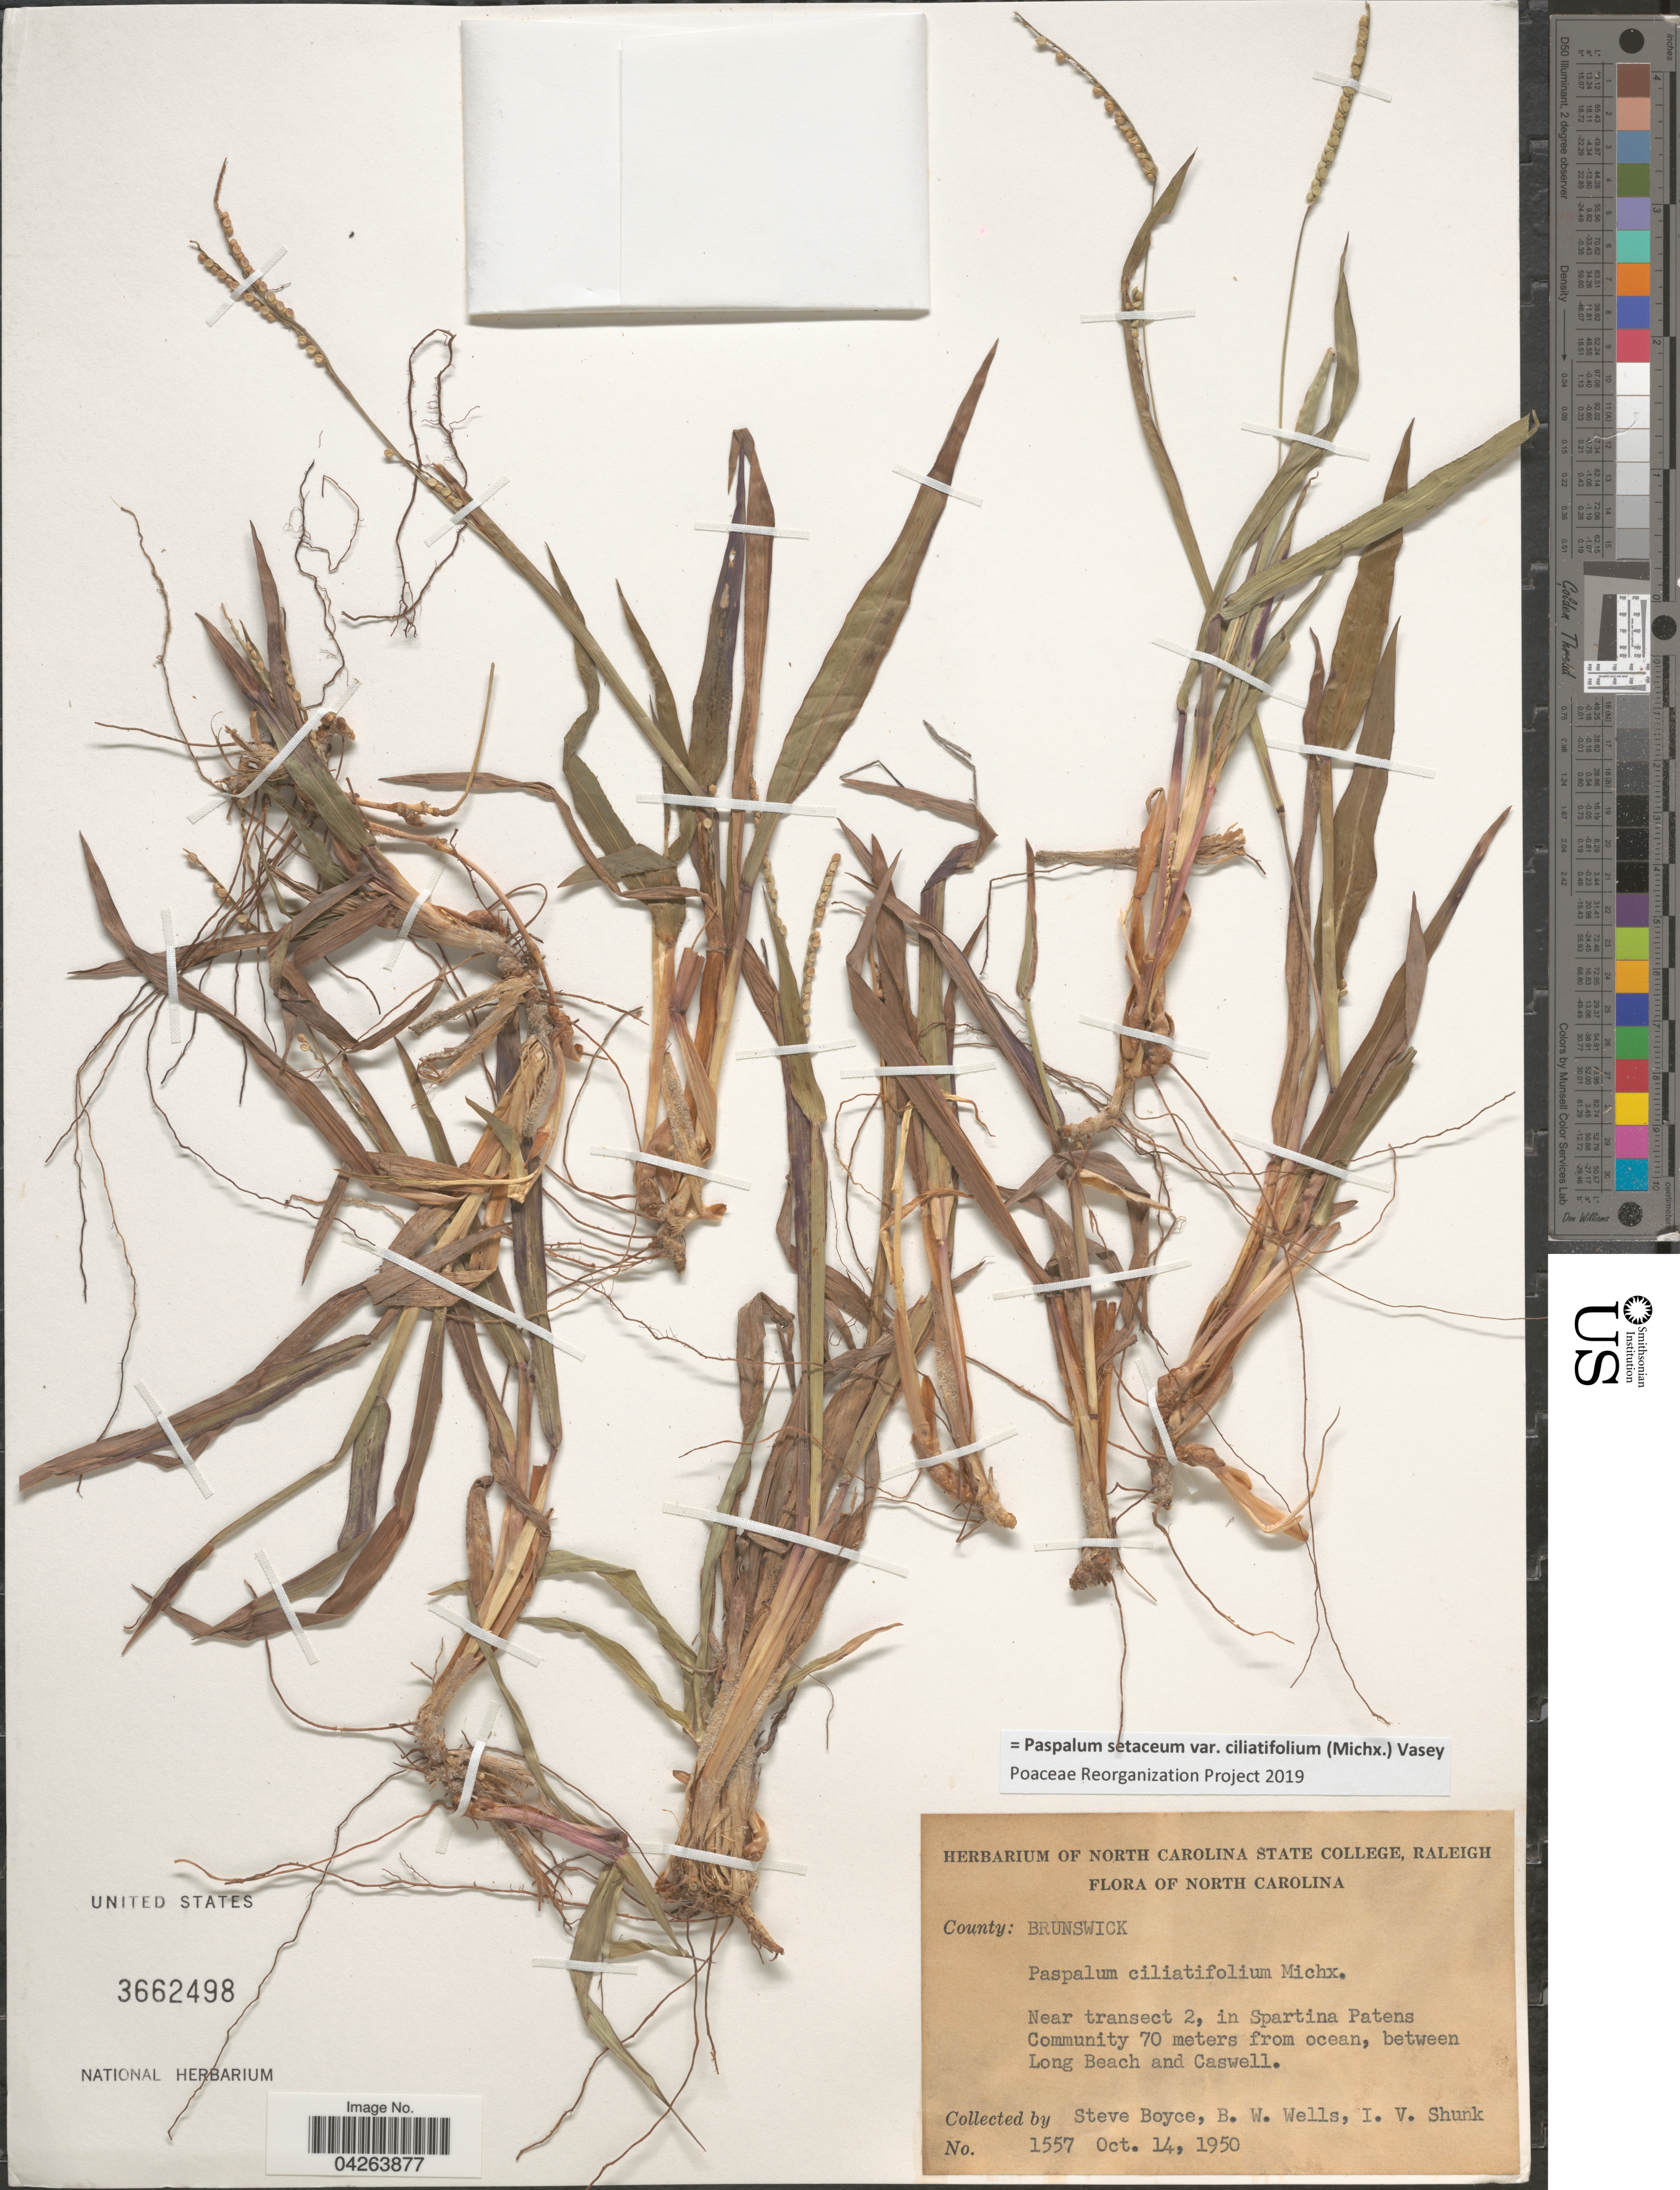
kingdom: Plantae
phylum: Tracheophyta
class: Liliopsida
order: Poales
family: Poaceae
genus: Paspalum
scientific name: Paspalum setaceum var. ciliatifolium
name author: (Michx.) Vasey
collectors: S. Boyce, B. Wells & I. Shunk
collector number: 1557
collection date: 1950-10-14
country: United States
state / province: North Carolina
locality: County: Brunswick. Near transect 2, in Spartina Patens Community 70 meters from ocean, between Long Beach and Caswell.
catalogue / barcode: US 3662498